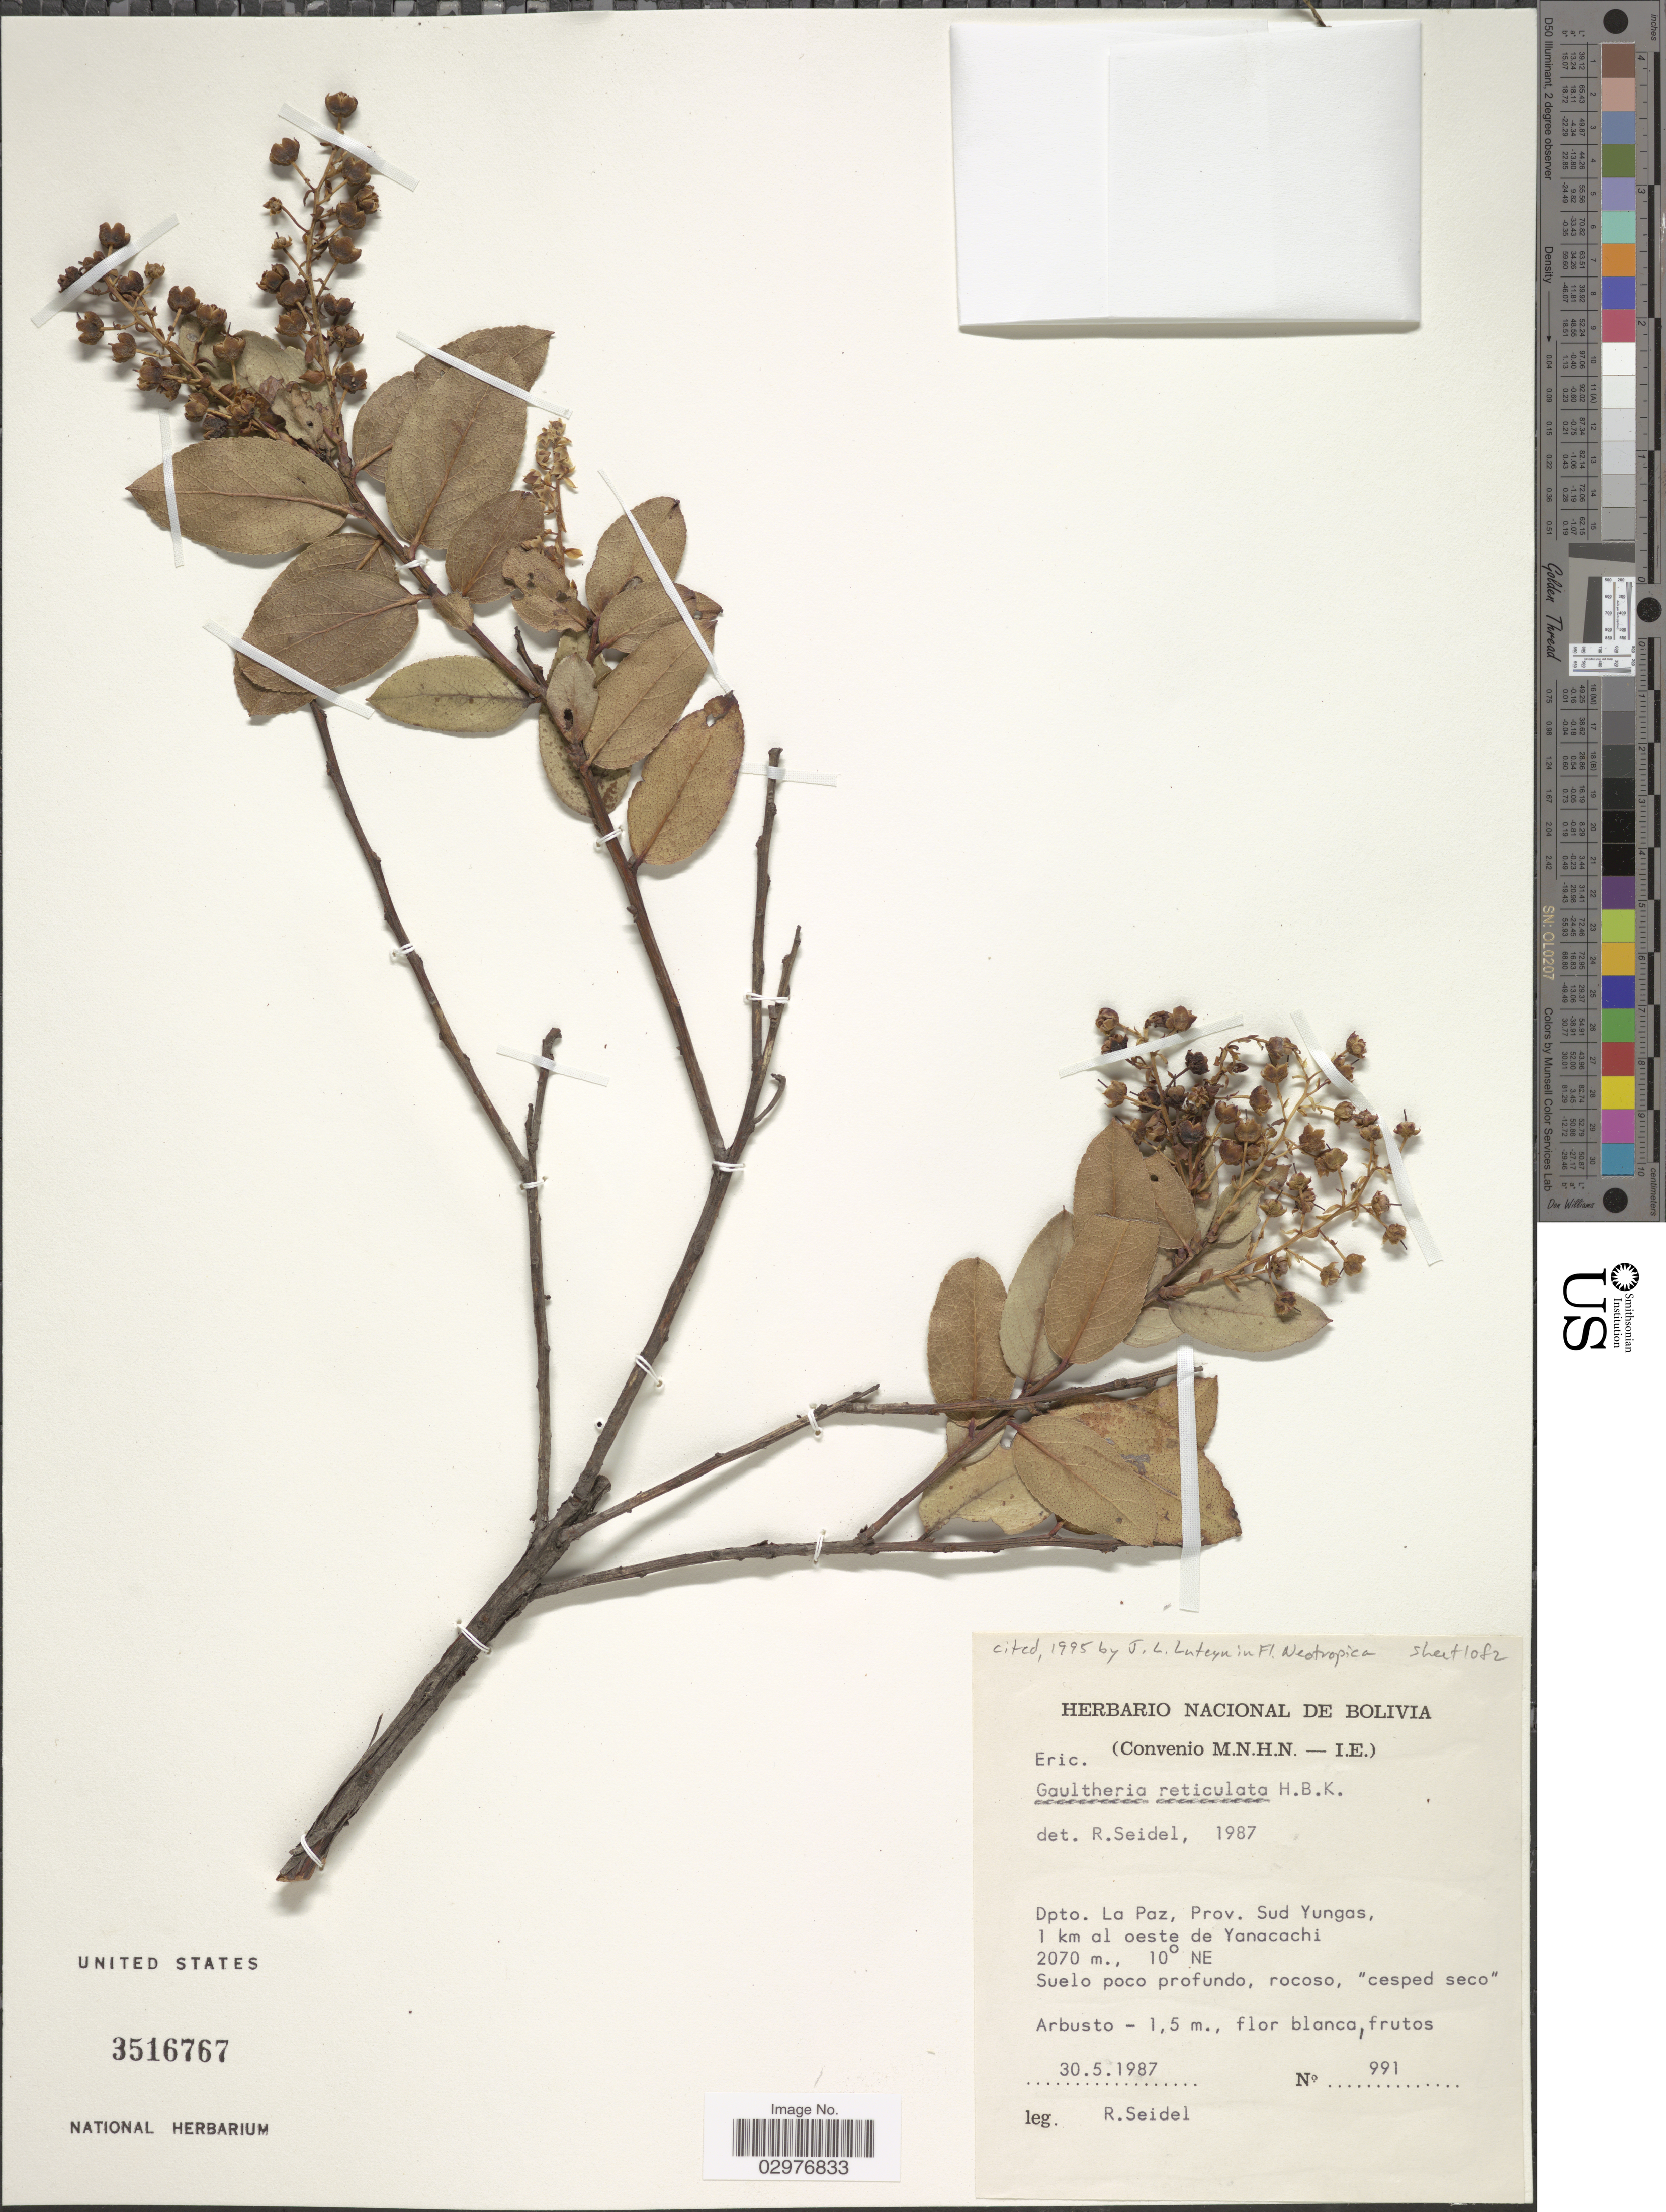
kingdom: Plantae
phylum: Tracheophyta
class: Magnoliopsida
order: Ericales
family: Ericaceae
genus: Gaultheria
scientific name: Gaultheria reticulata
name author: Kunth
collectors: R. Seidel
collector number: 991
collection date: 1987-05-30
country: Bolivia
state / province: La Paz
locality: Dpto. La Paz, Prov. Sud Yungas, 1 km al oeste de Yanacachi. 10º NE.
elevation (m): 2070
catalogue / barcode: US 3516767